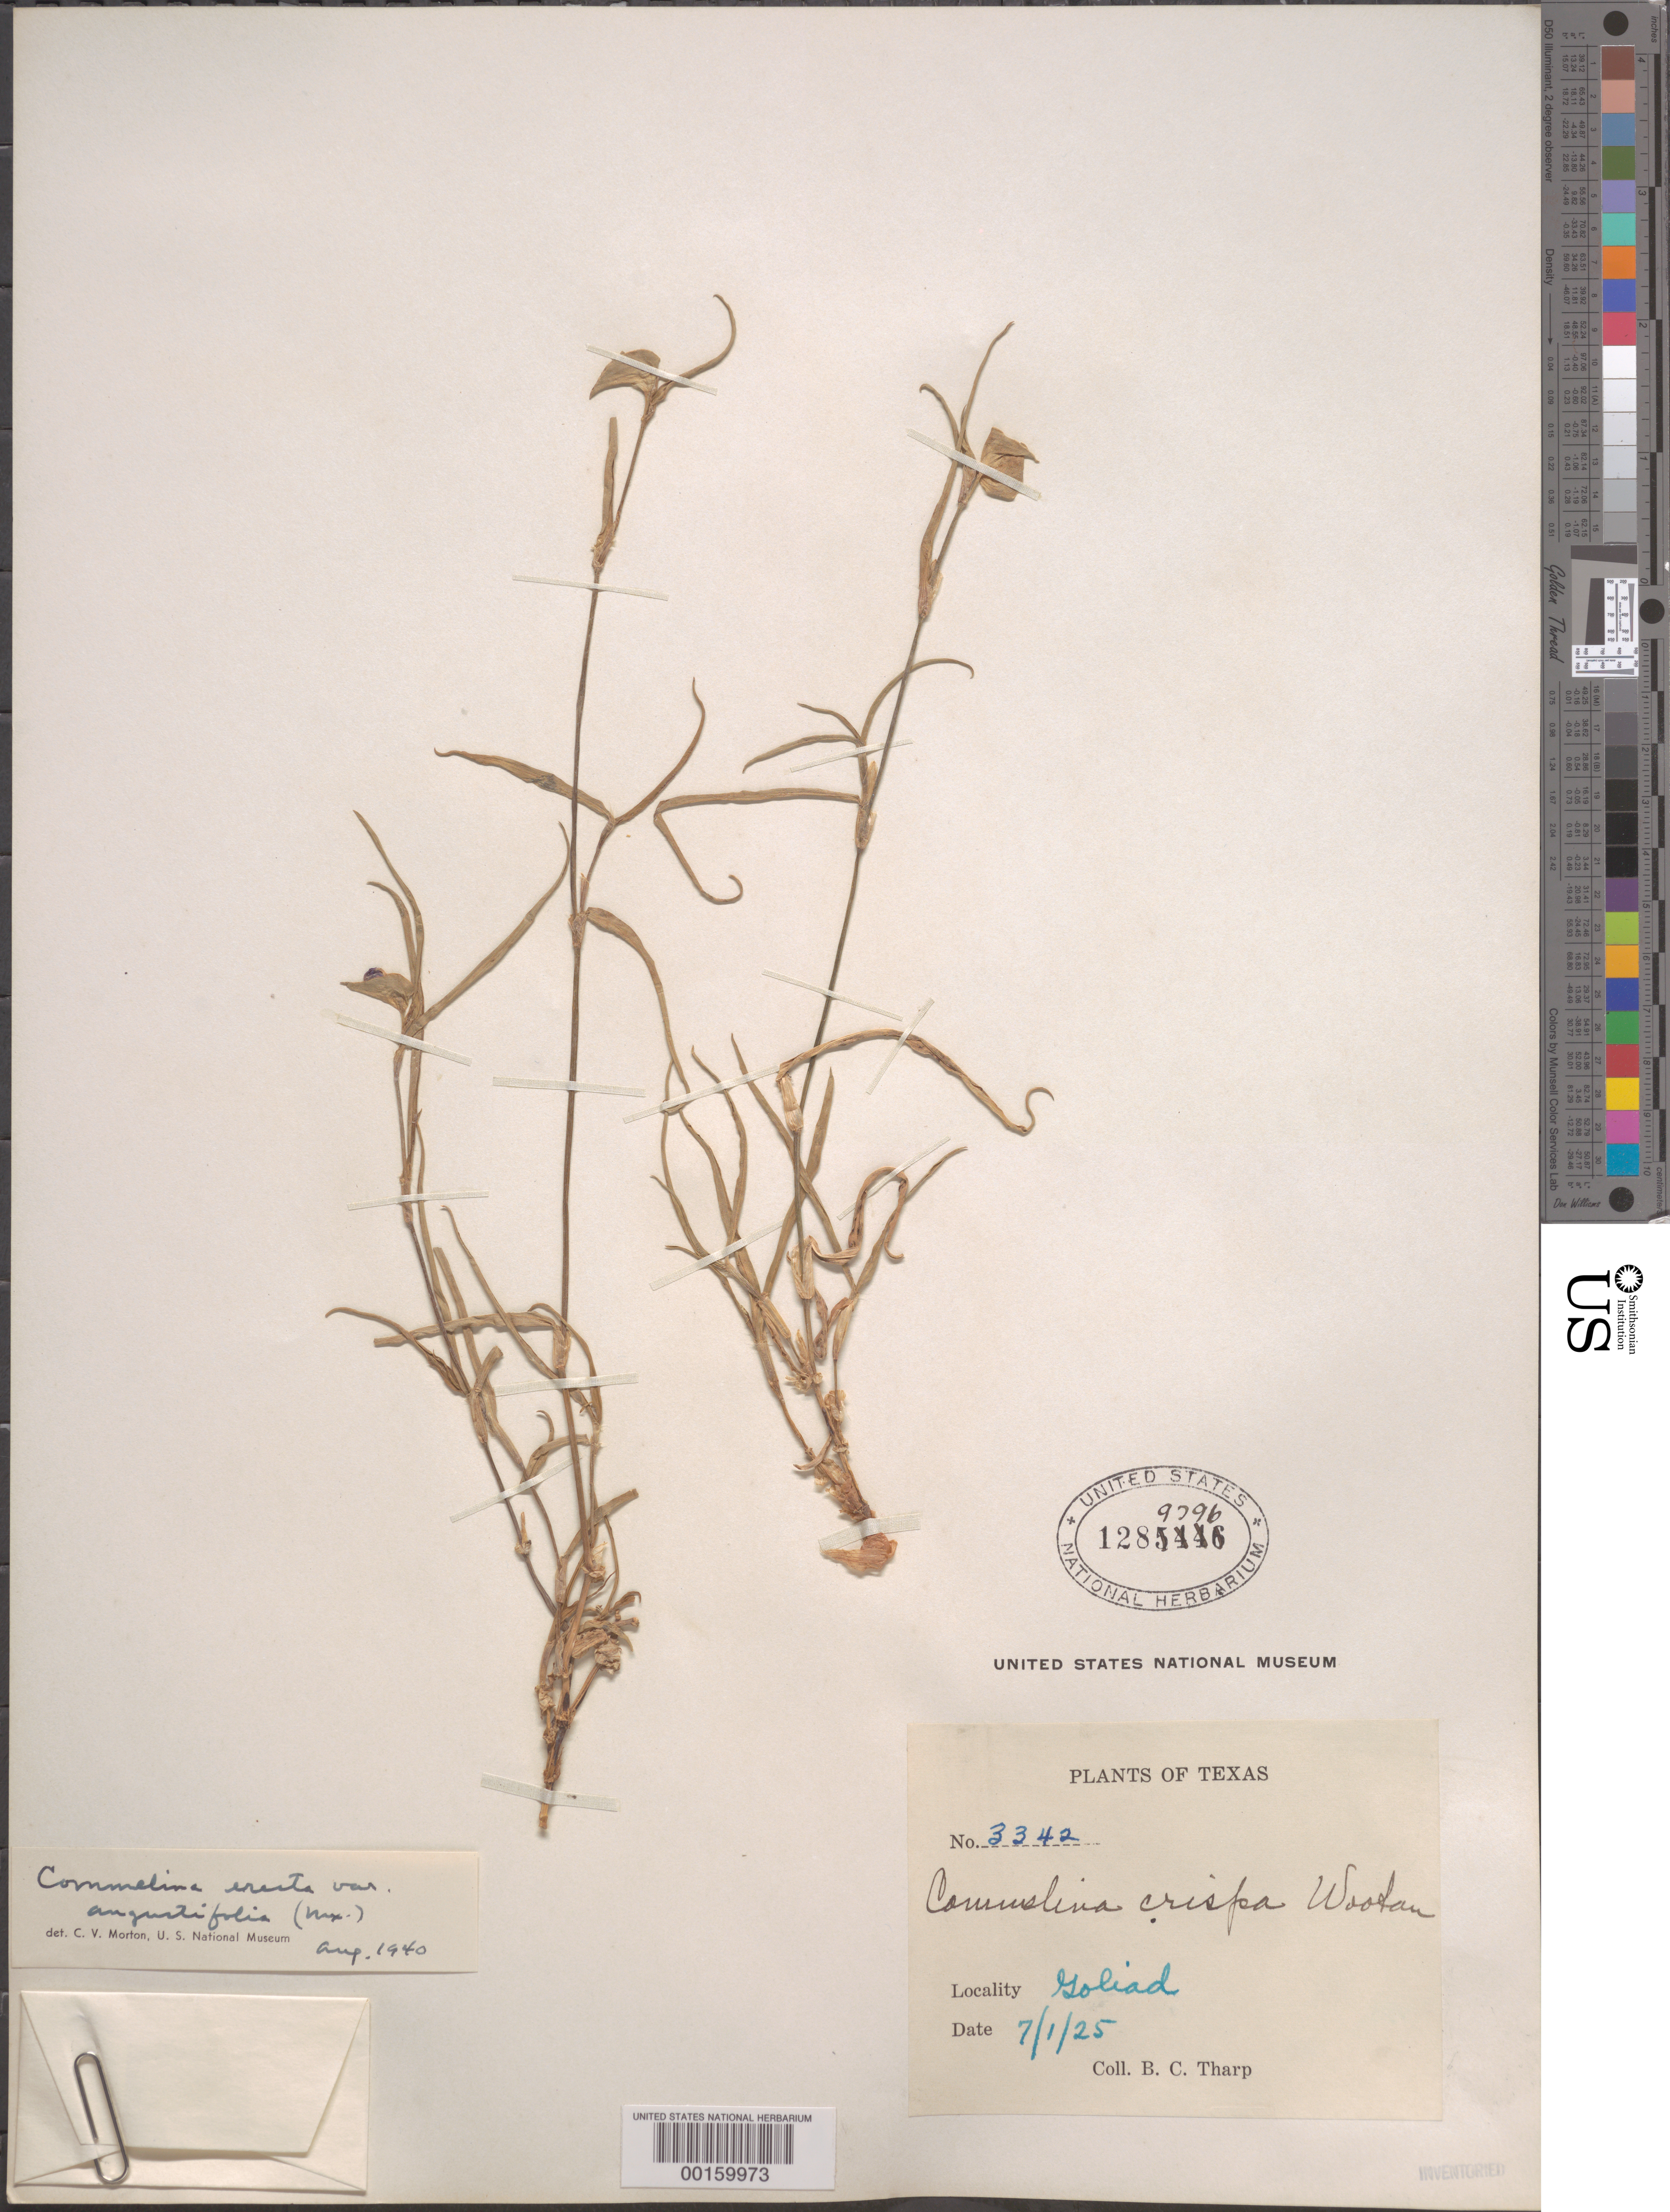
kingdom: Plantae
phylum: Tracheophyta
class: Liliopsida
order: Commelinales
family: Commelinaceae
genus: Commelina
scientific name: Commelina erecta var. angustifolia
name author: (Michx.) Fernald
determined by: Morton, C. V.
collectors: B. C. Tharp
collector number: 3342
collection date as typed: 01 Jul 1925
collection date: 1925-07-01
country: United States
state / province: Texas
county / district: Goliad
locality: Goliad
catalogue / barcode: US 1289796